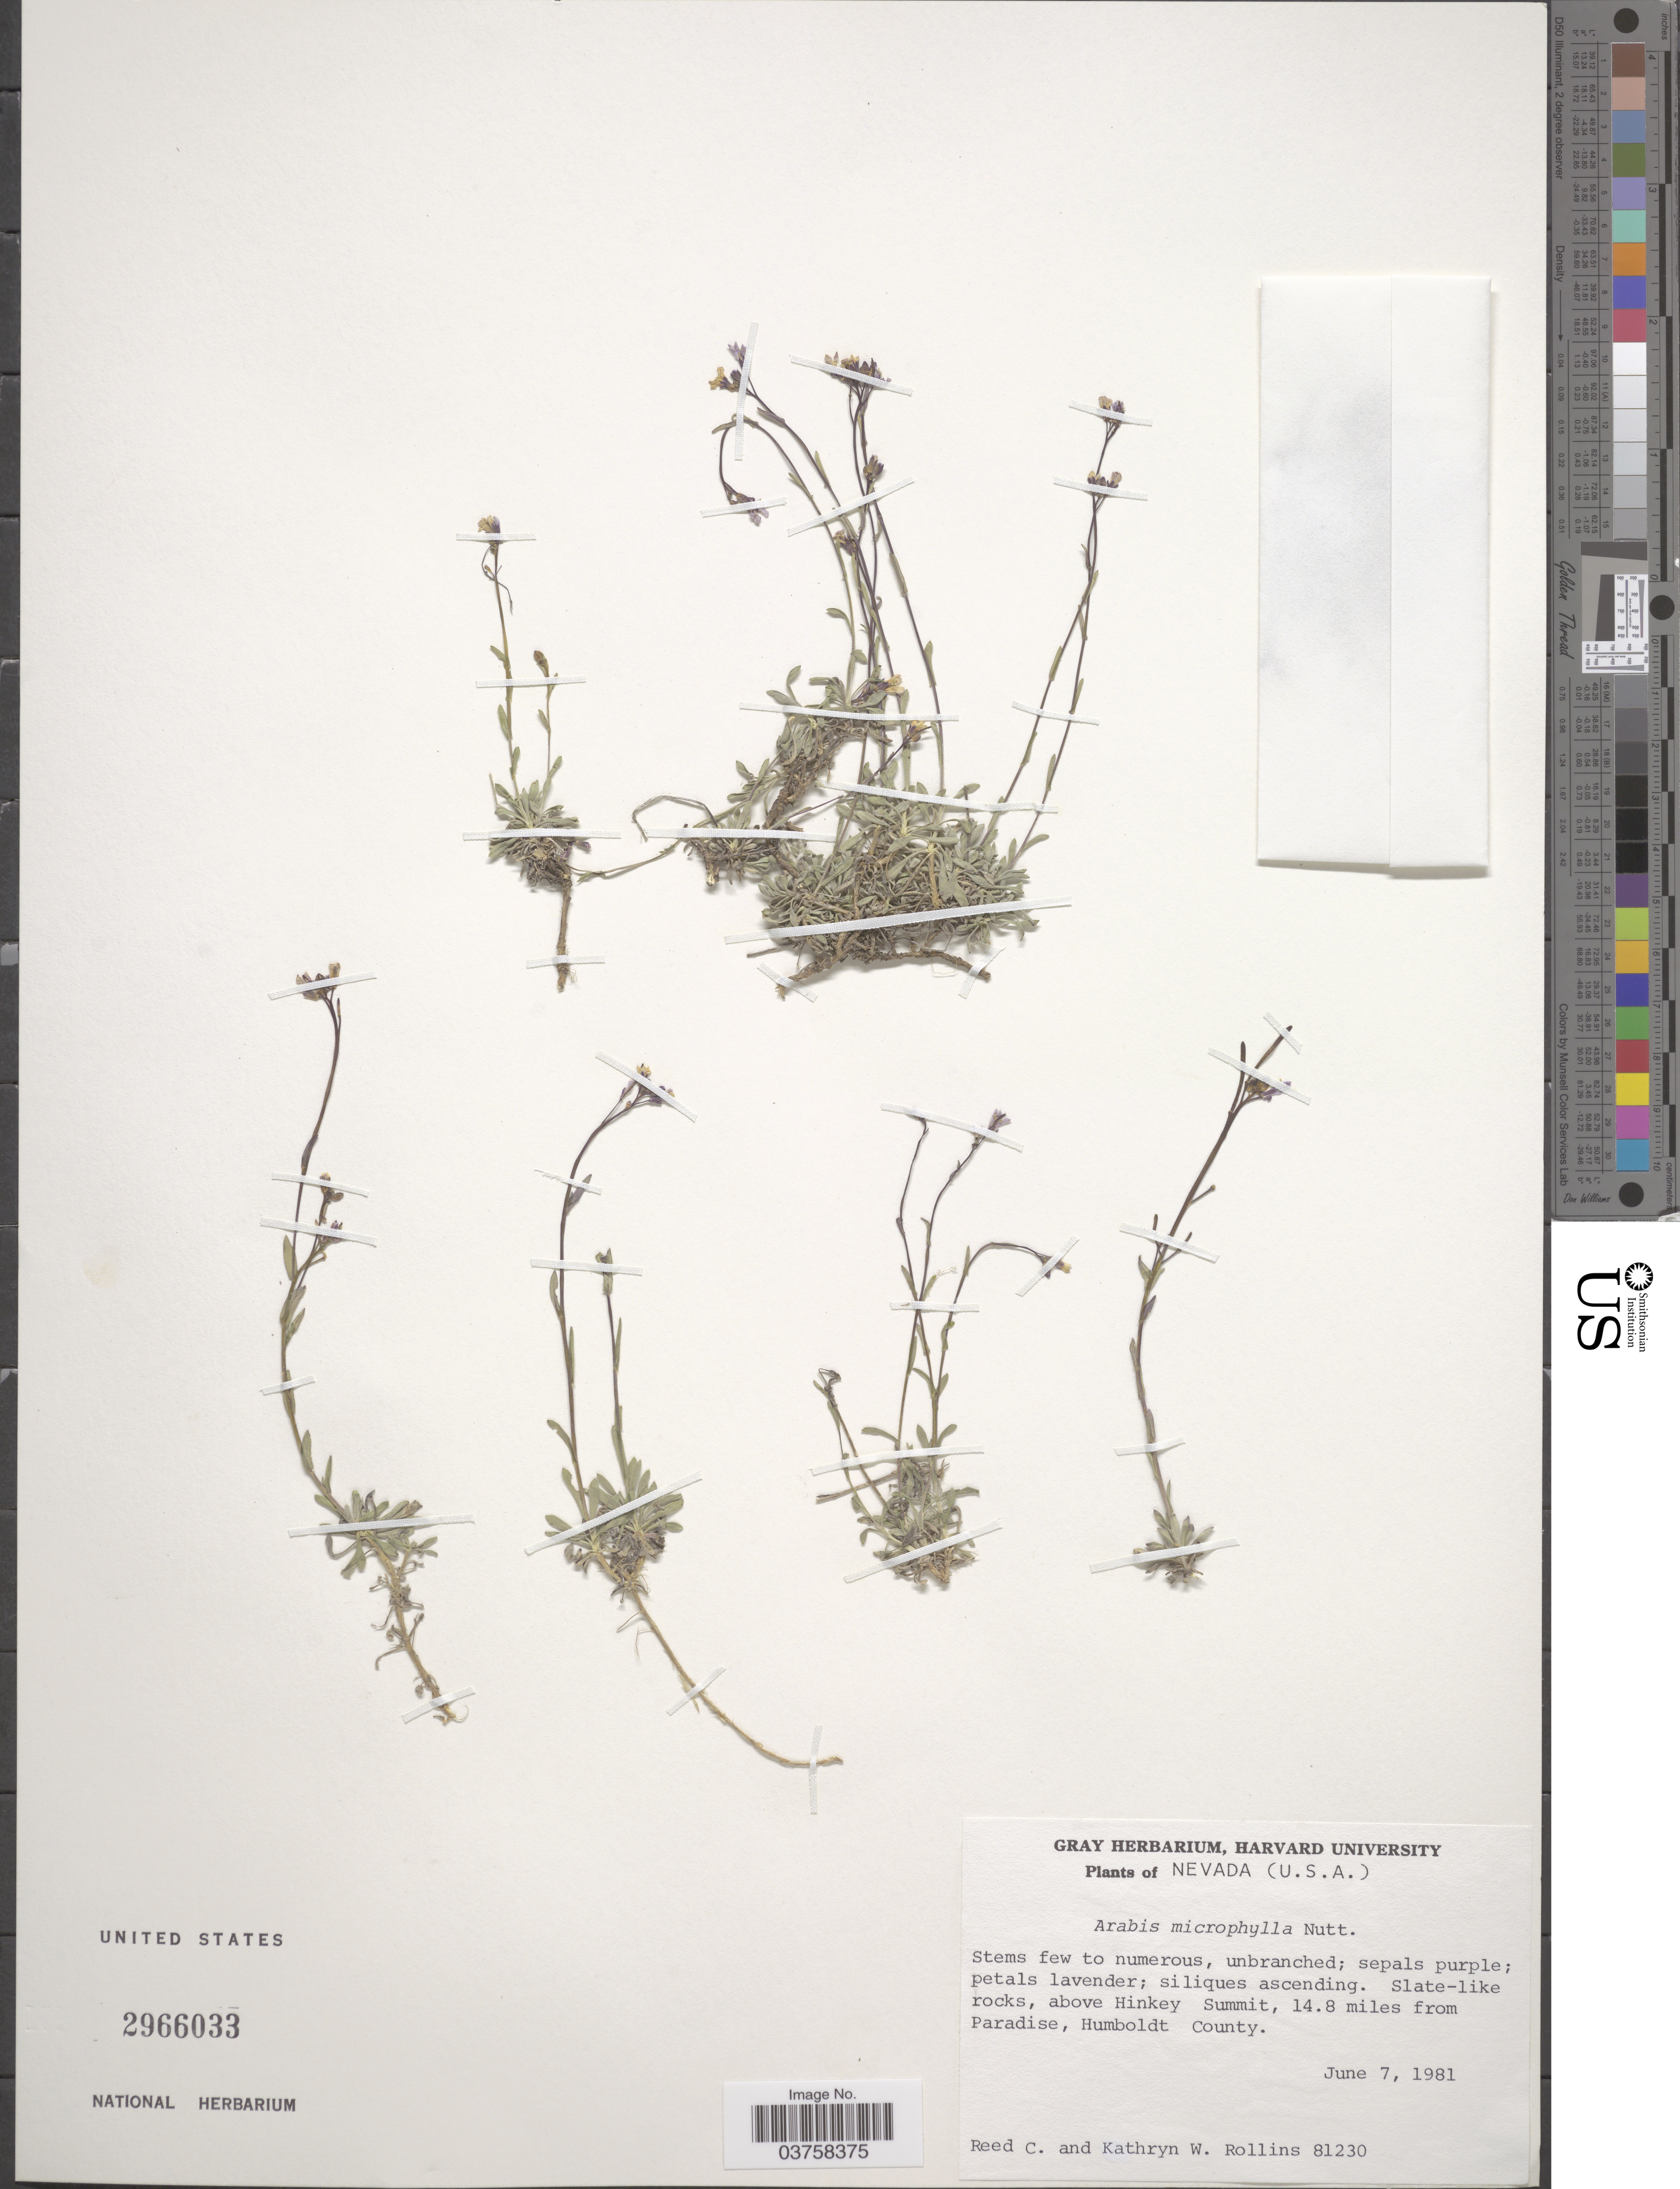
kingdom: Plantae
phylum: Tracheophyta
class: Magnoliopsida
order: Brassicales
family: Brassicaceae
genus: Arabis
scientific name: Arabis microphylla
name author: Nutt.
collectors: R. C. Rollins & K. W. Rollins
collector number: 81230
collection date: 1981-06-07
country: United States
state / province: Nevada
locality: Above Hinkey Summit, 14.8 miles from Paradise, Humboldt County.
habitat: slate like rocks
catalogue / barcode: US 2966033